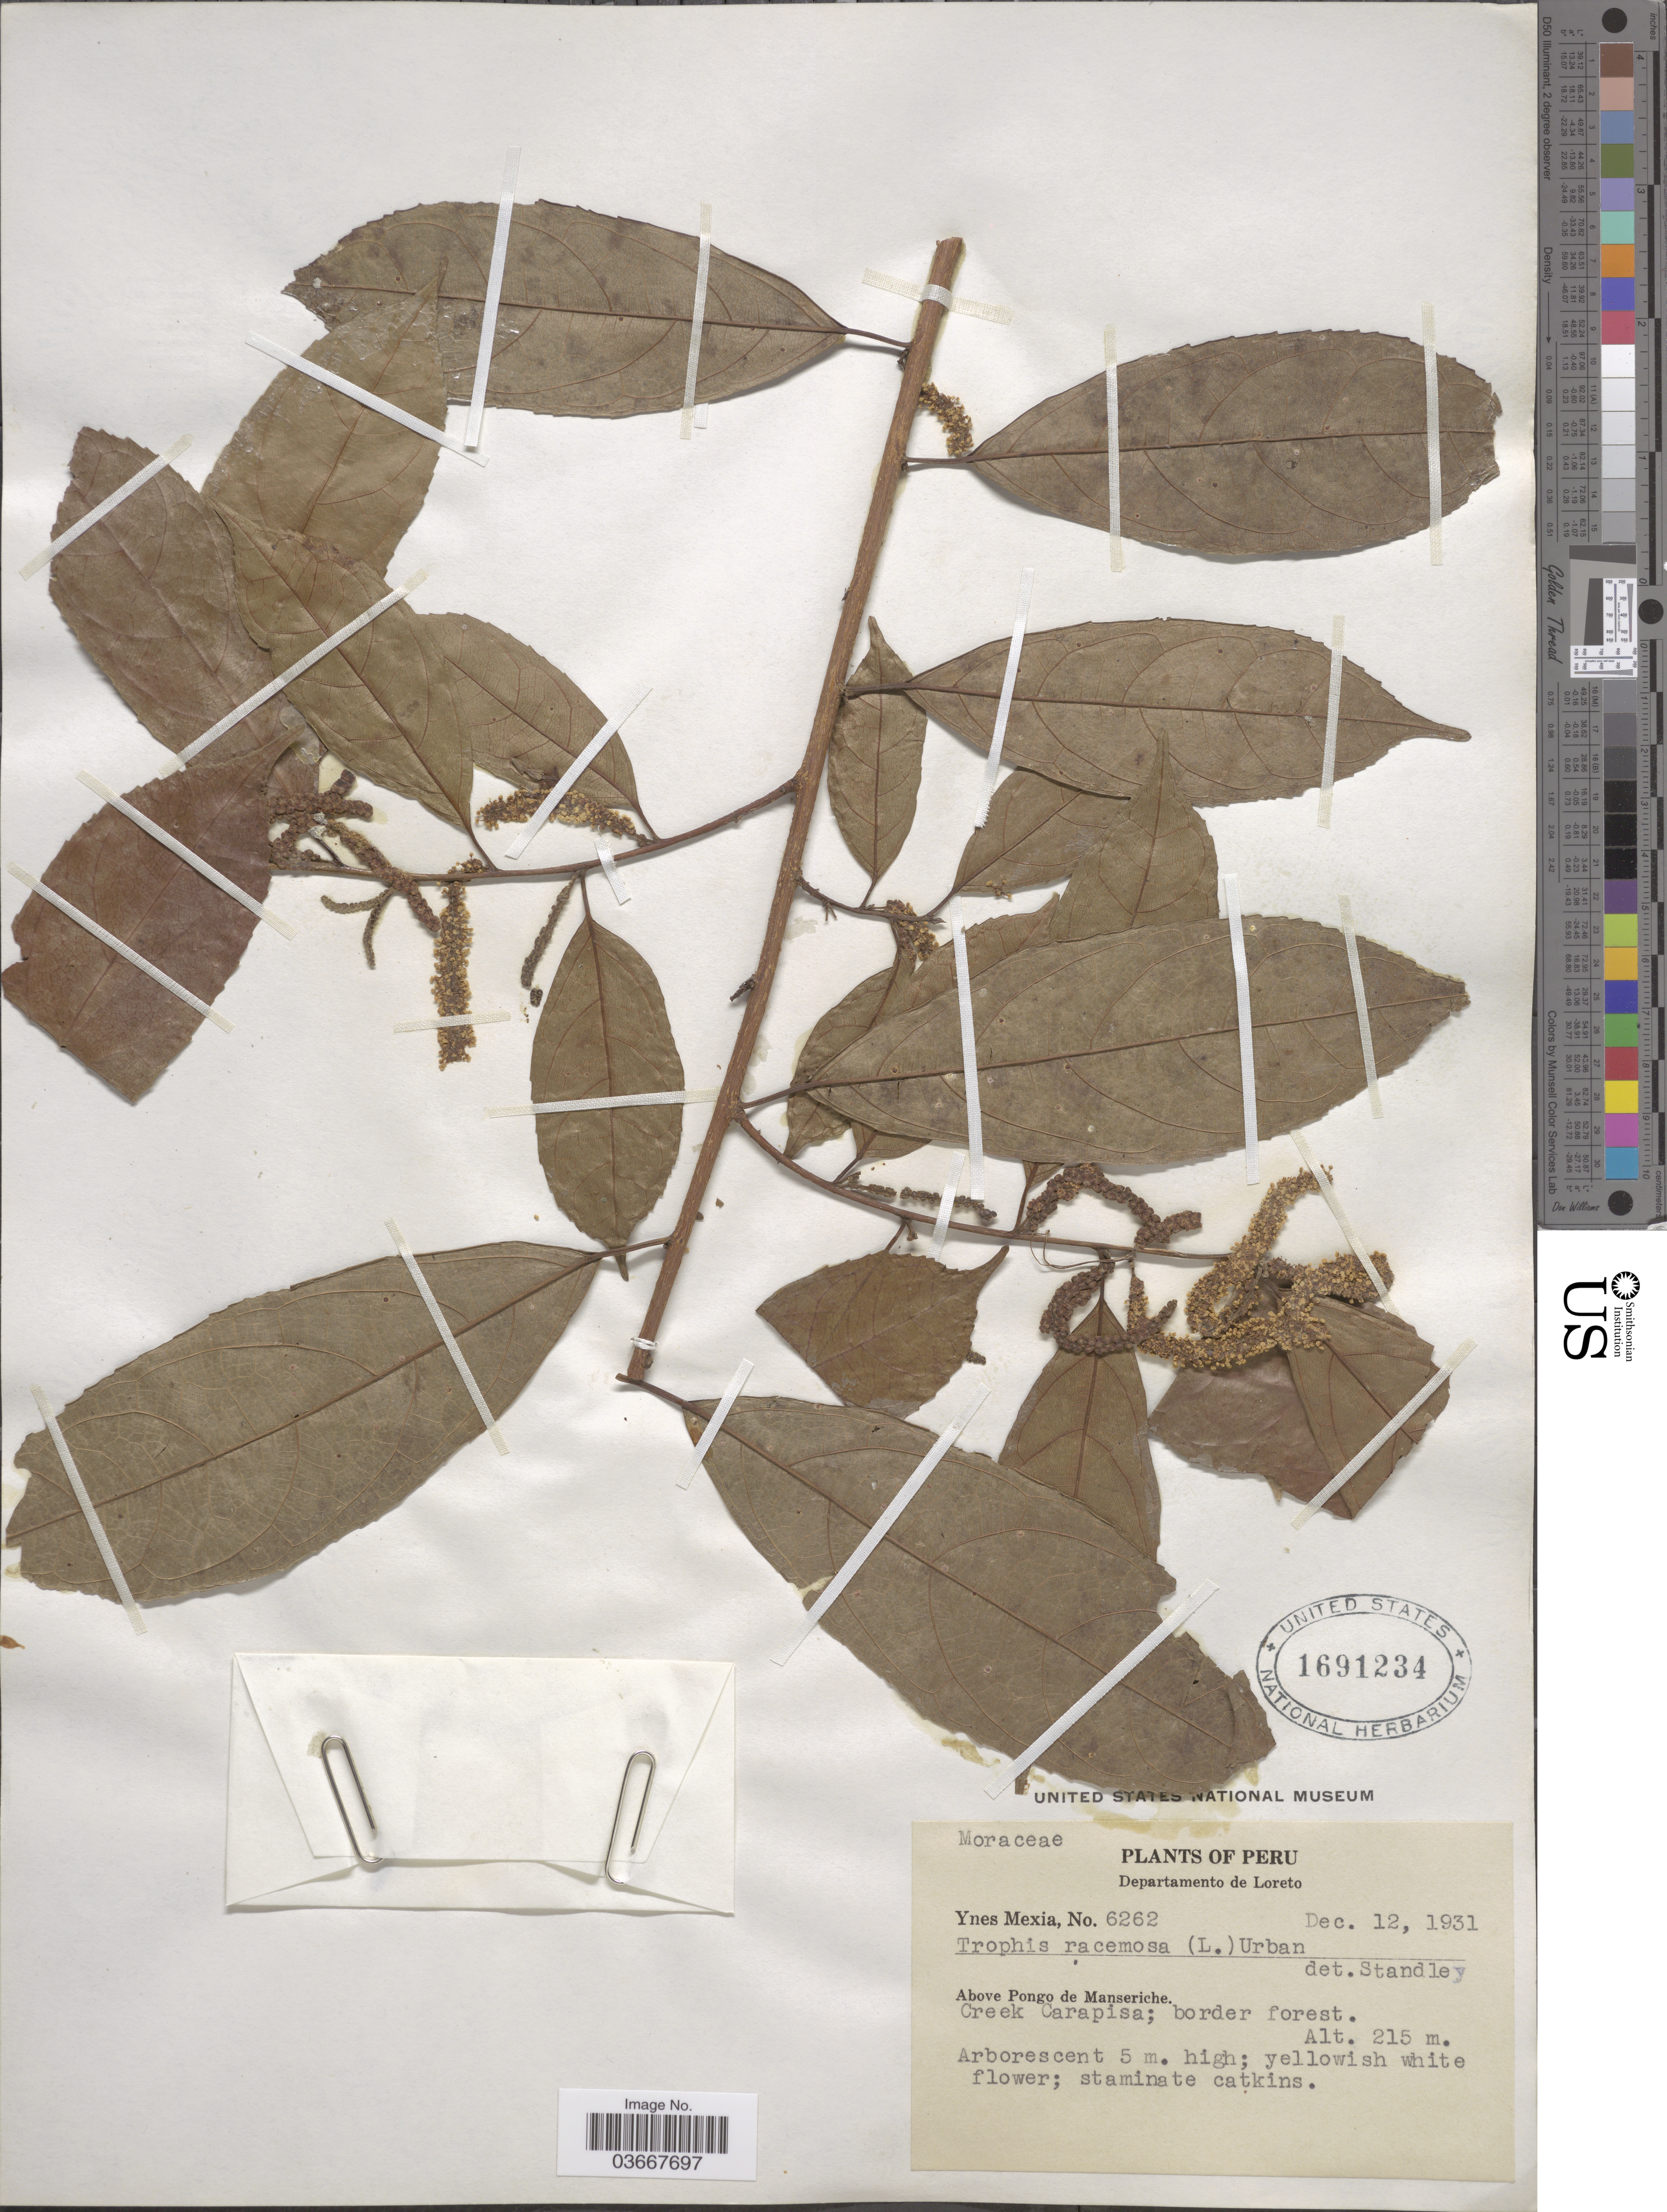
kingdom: Plantae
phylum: Tracheophyta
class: Magnoliopsida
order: Rosales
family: Moraceae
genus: Trophis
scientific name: Trophis racemosa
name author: (L.) Urb.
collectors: Y. Mexia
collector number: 6262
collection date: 1931-12-12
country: Peru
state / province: Loreto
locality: Departamento de Loreto. Above Pongo de Manseriche. Creek Carapisa; border forest.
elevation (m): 215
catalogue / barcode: US 1691234